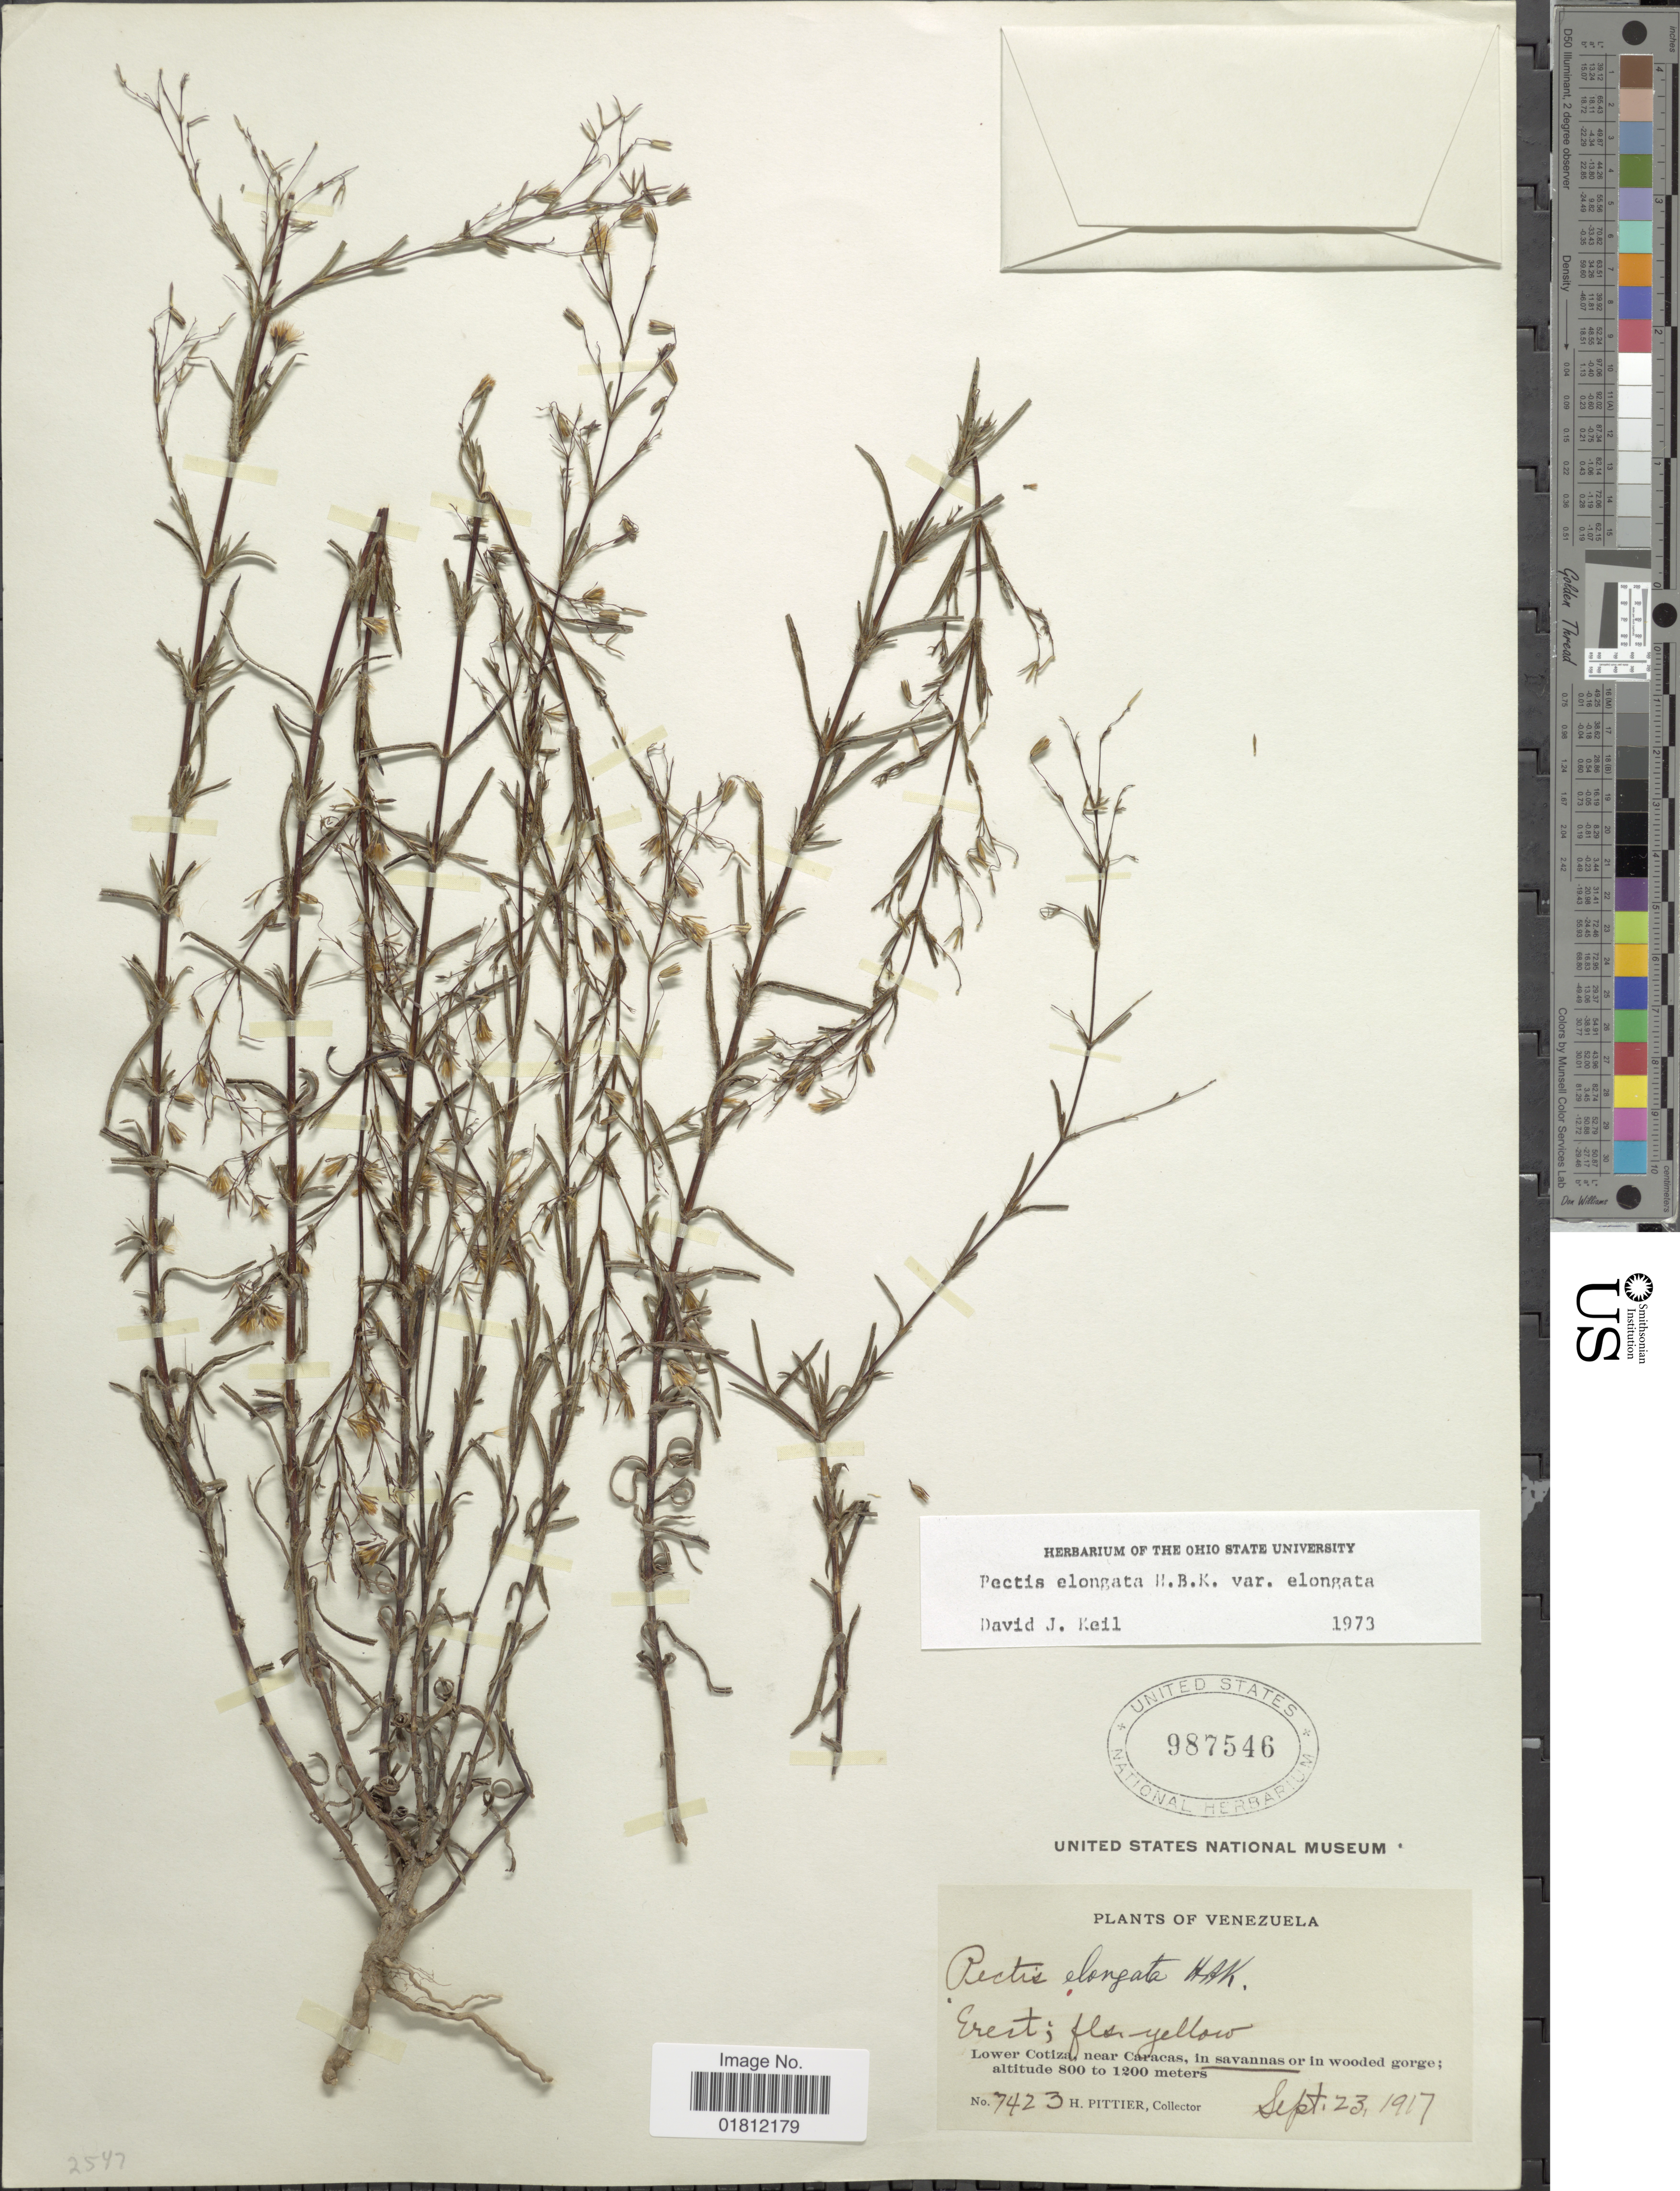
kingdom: Plantae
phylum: Tracheophyta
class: Magnoliopsida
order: Asterales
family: Asteraceae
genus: Pectis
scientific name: Pectis elongata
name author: Kunth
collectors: H. F. Pittier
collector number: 7423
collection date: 1917-09-23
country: Venezuela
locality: Lower Catuche near Carcas, in savannas or in wooded gorge.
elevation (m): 800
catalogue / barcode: US 987546